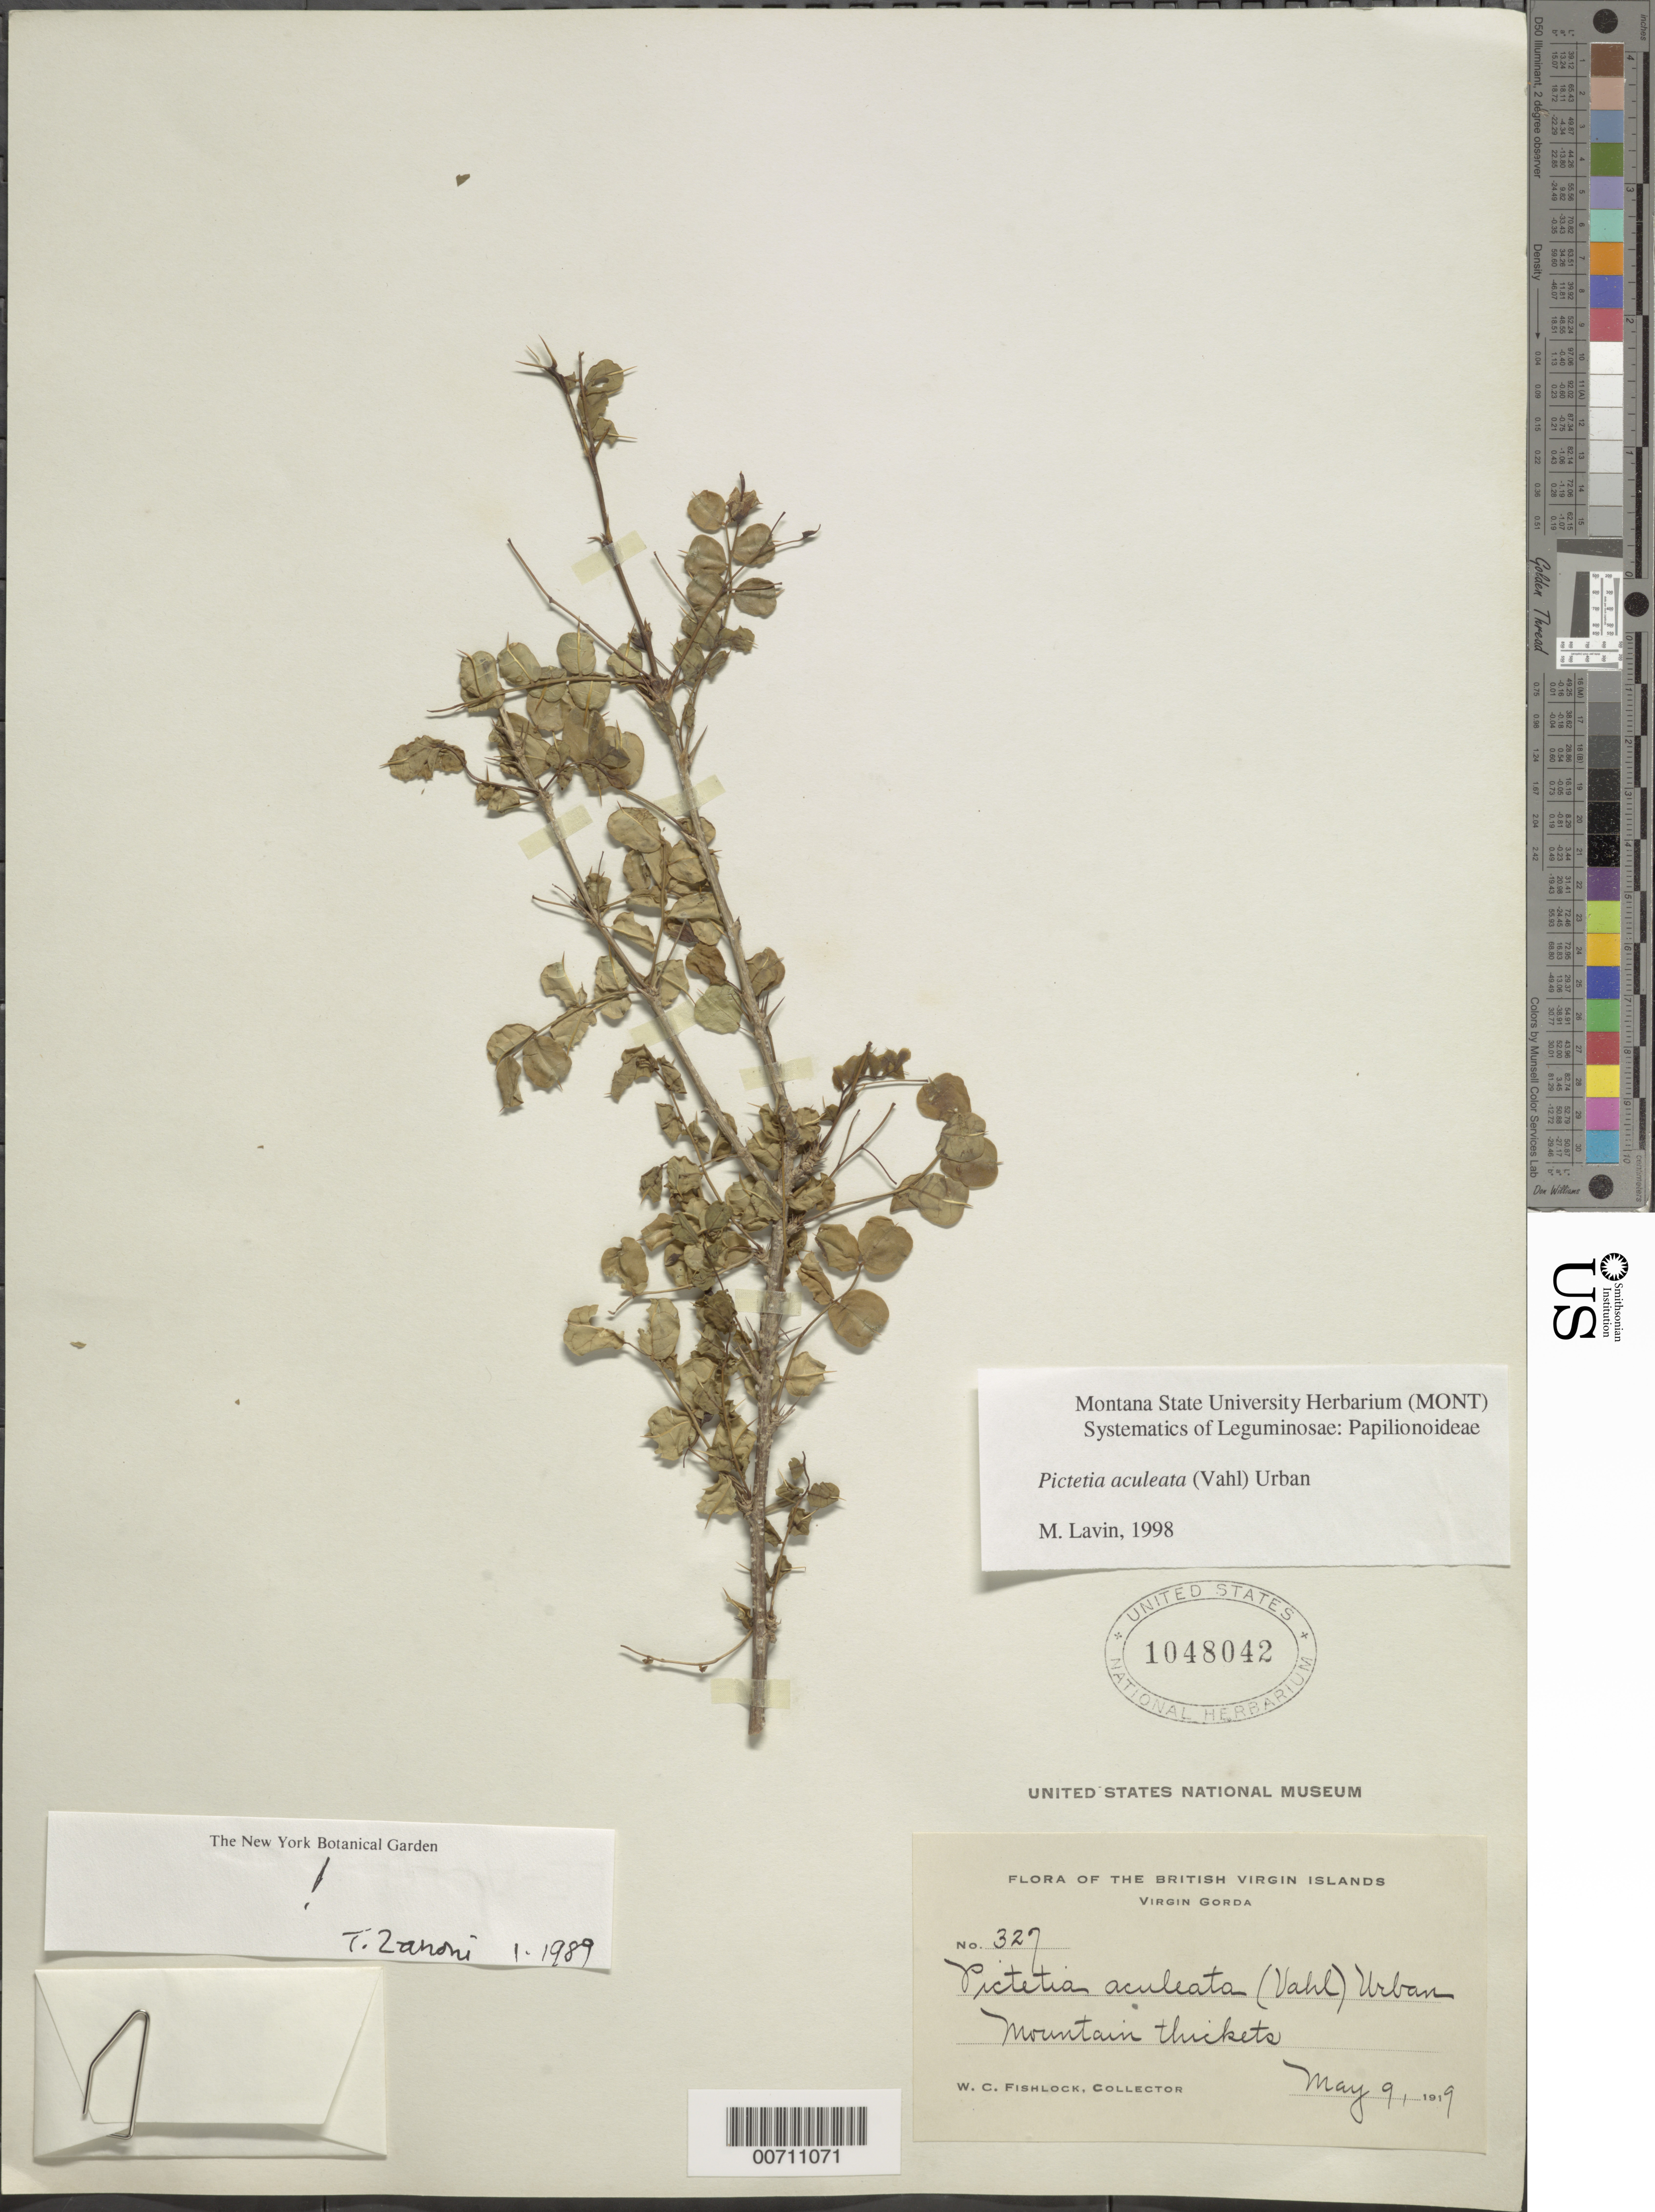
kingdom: Plantae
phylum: Tracheophyta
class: Magnoliopsida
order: Fabales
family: Fabaceae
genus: Pictetia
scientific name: Pictetia aculeata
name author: (Vahl) Urb.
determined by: Lavin, M.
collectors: W. Fishlock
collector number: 327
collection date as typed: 09 May 1919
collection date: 1919-05-09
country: British Virgin Islands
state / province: Virgin Gorda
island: Virgin Gorda Island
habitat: Mountain thickets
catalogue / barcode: US 1048042